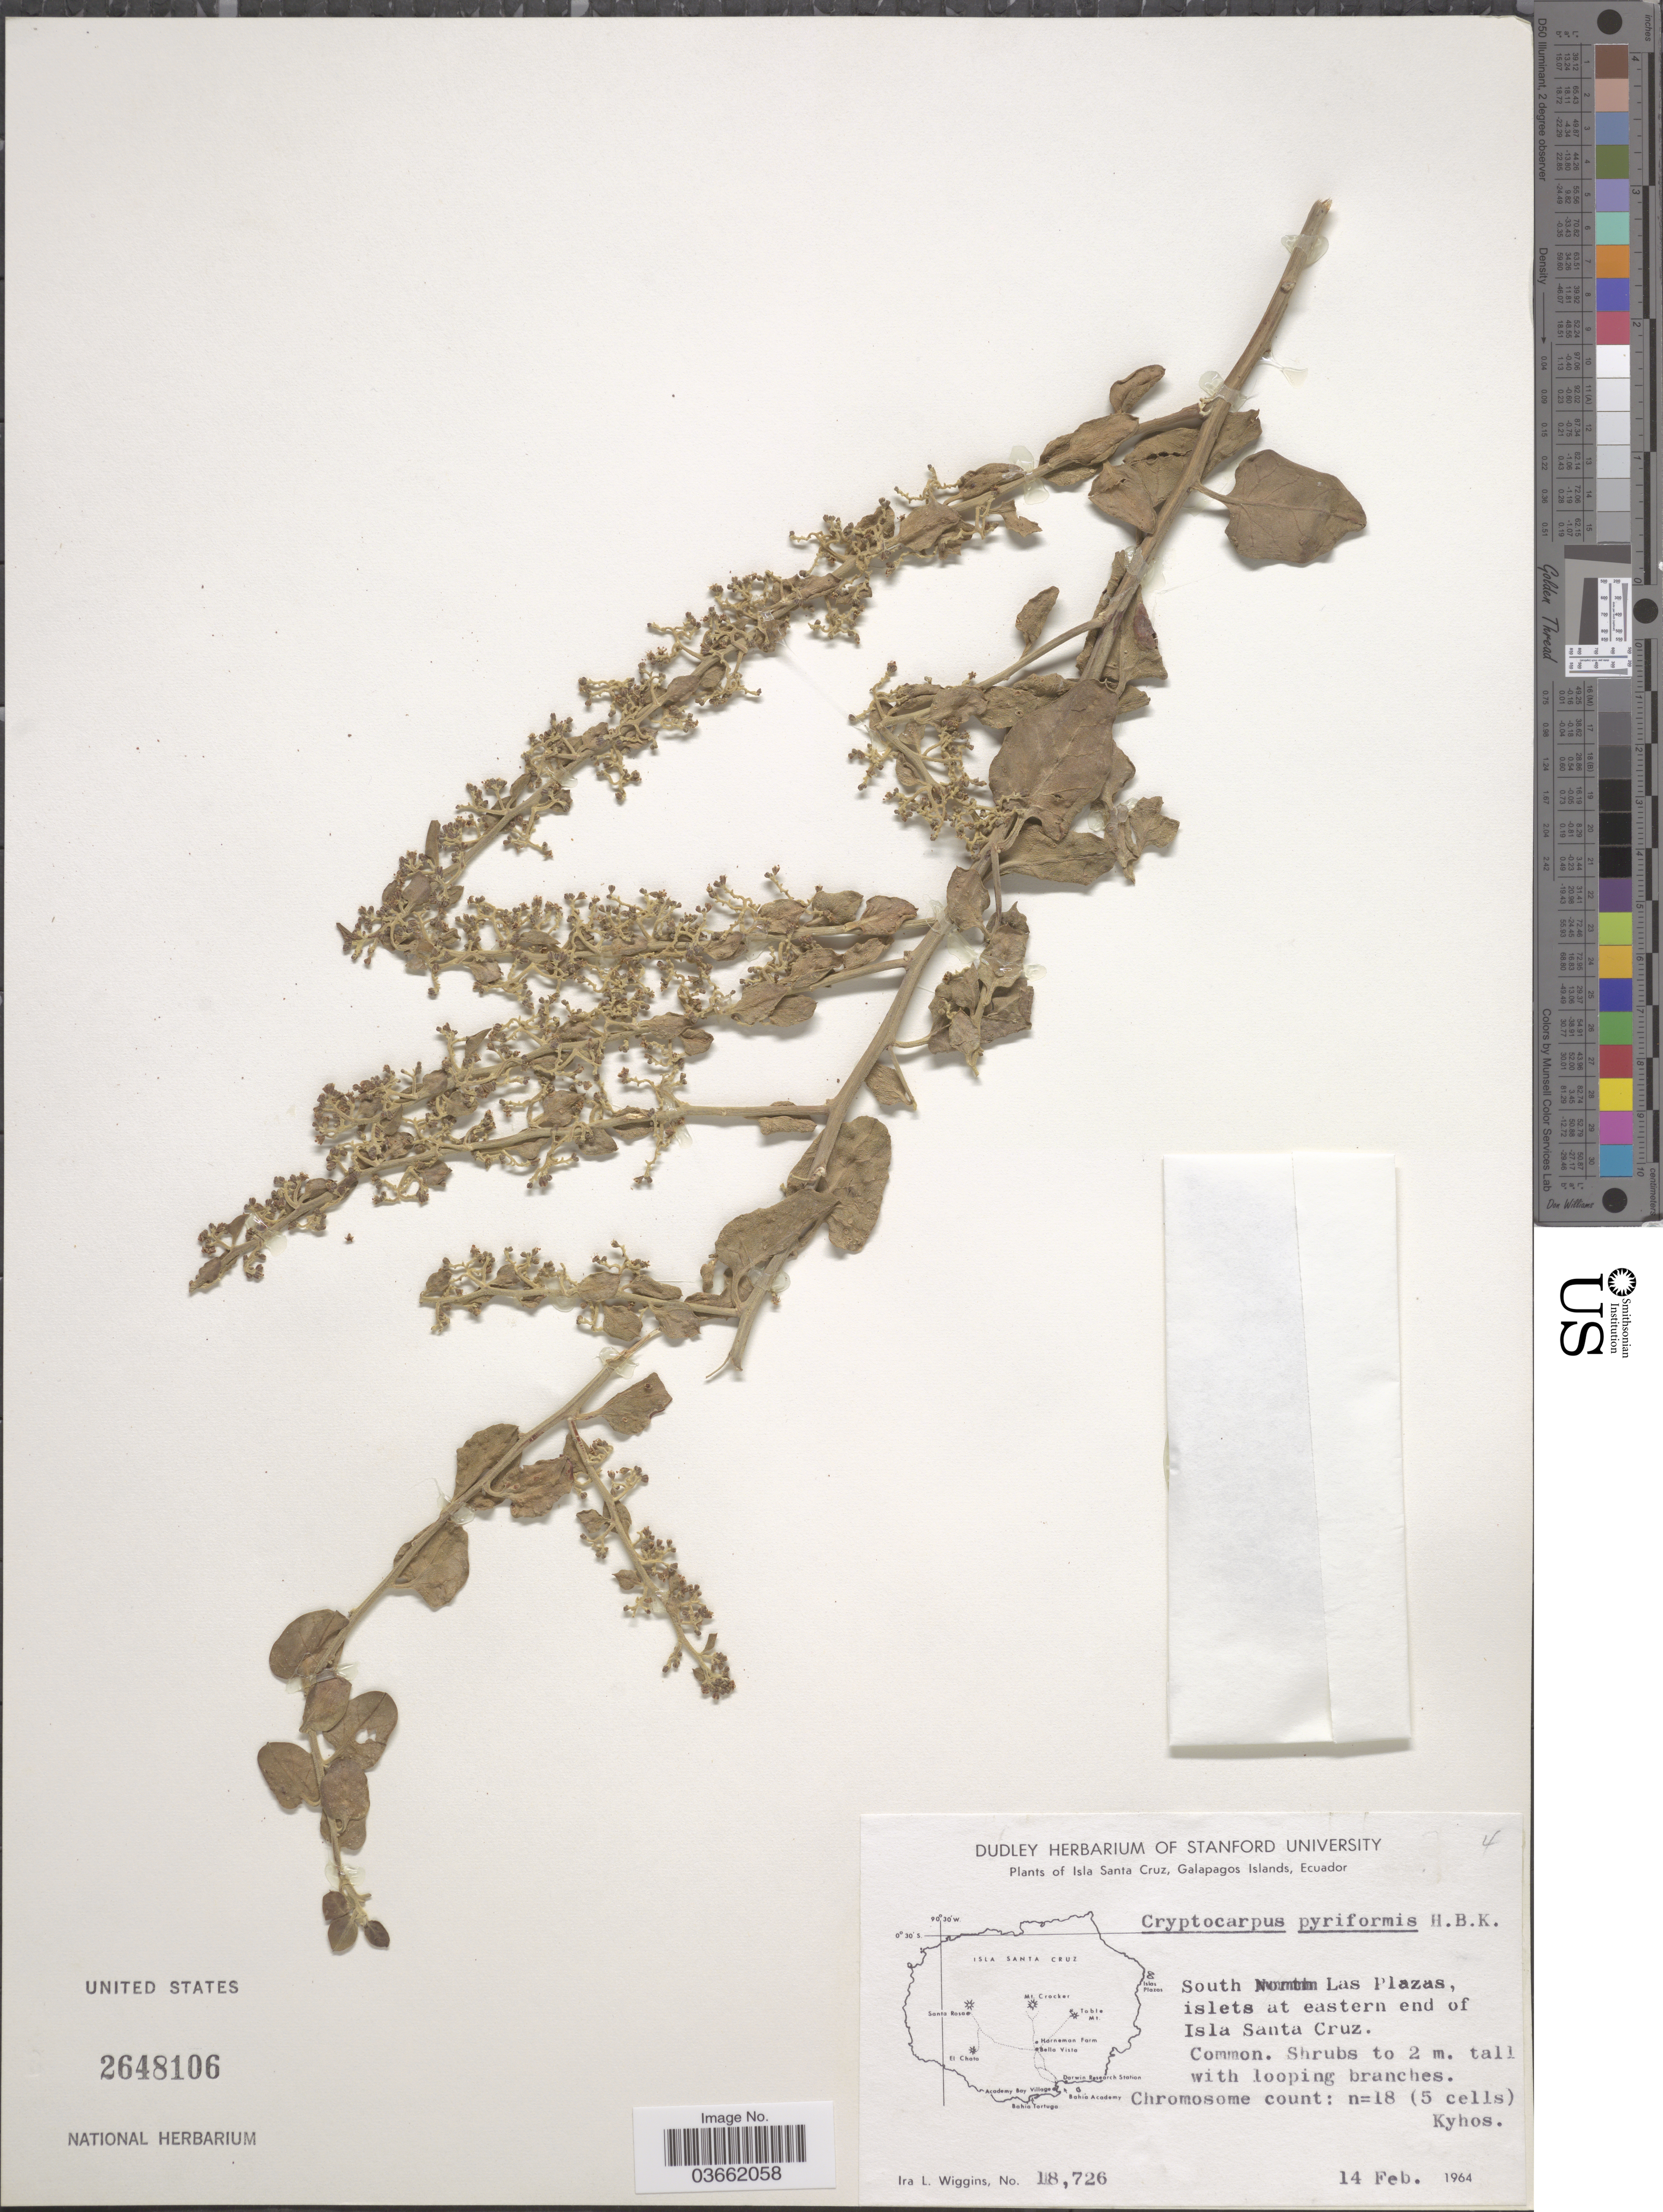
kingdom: Plantae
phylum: Tracheophyta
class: Magnoliopsida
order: Caryophyllales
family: Nyctaginaceae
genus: Cryptocarpus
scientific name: Cryptocarpus pyriformis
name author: Kunth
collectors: I. L. Wiggins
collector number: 18726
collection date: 1964-02-14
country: Ecuador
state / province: Colón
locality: Isla Santa Cruz, Galapagos Islands. South Las Plazas, islets at eastern end of Isla Santa Cruz.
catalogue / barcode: US 2648106